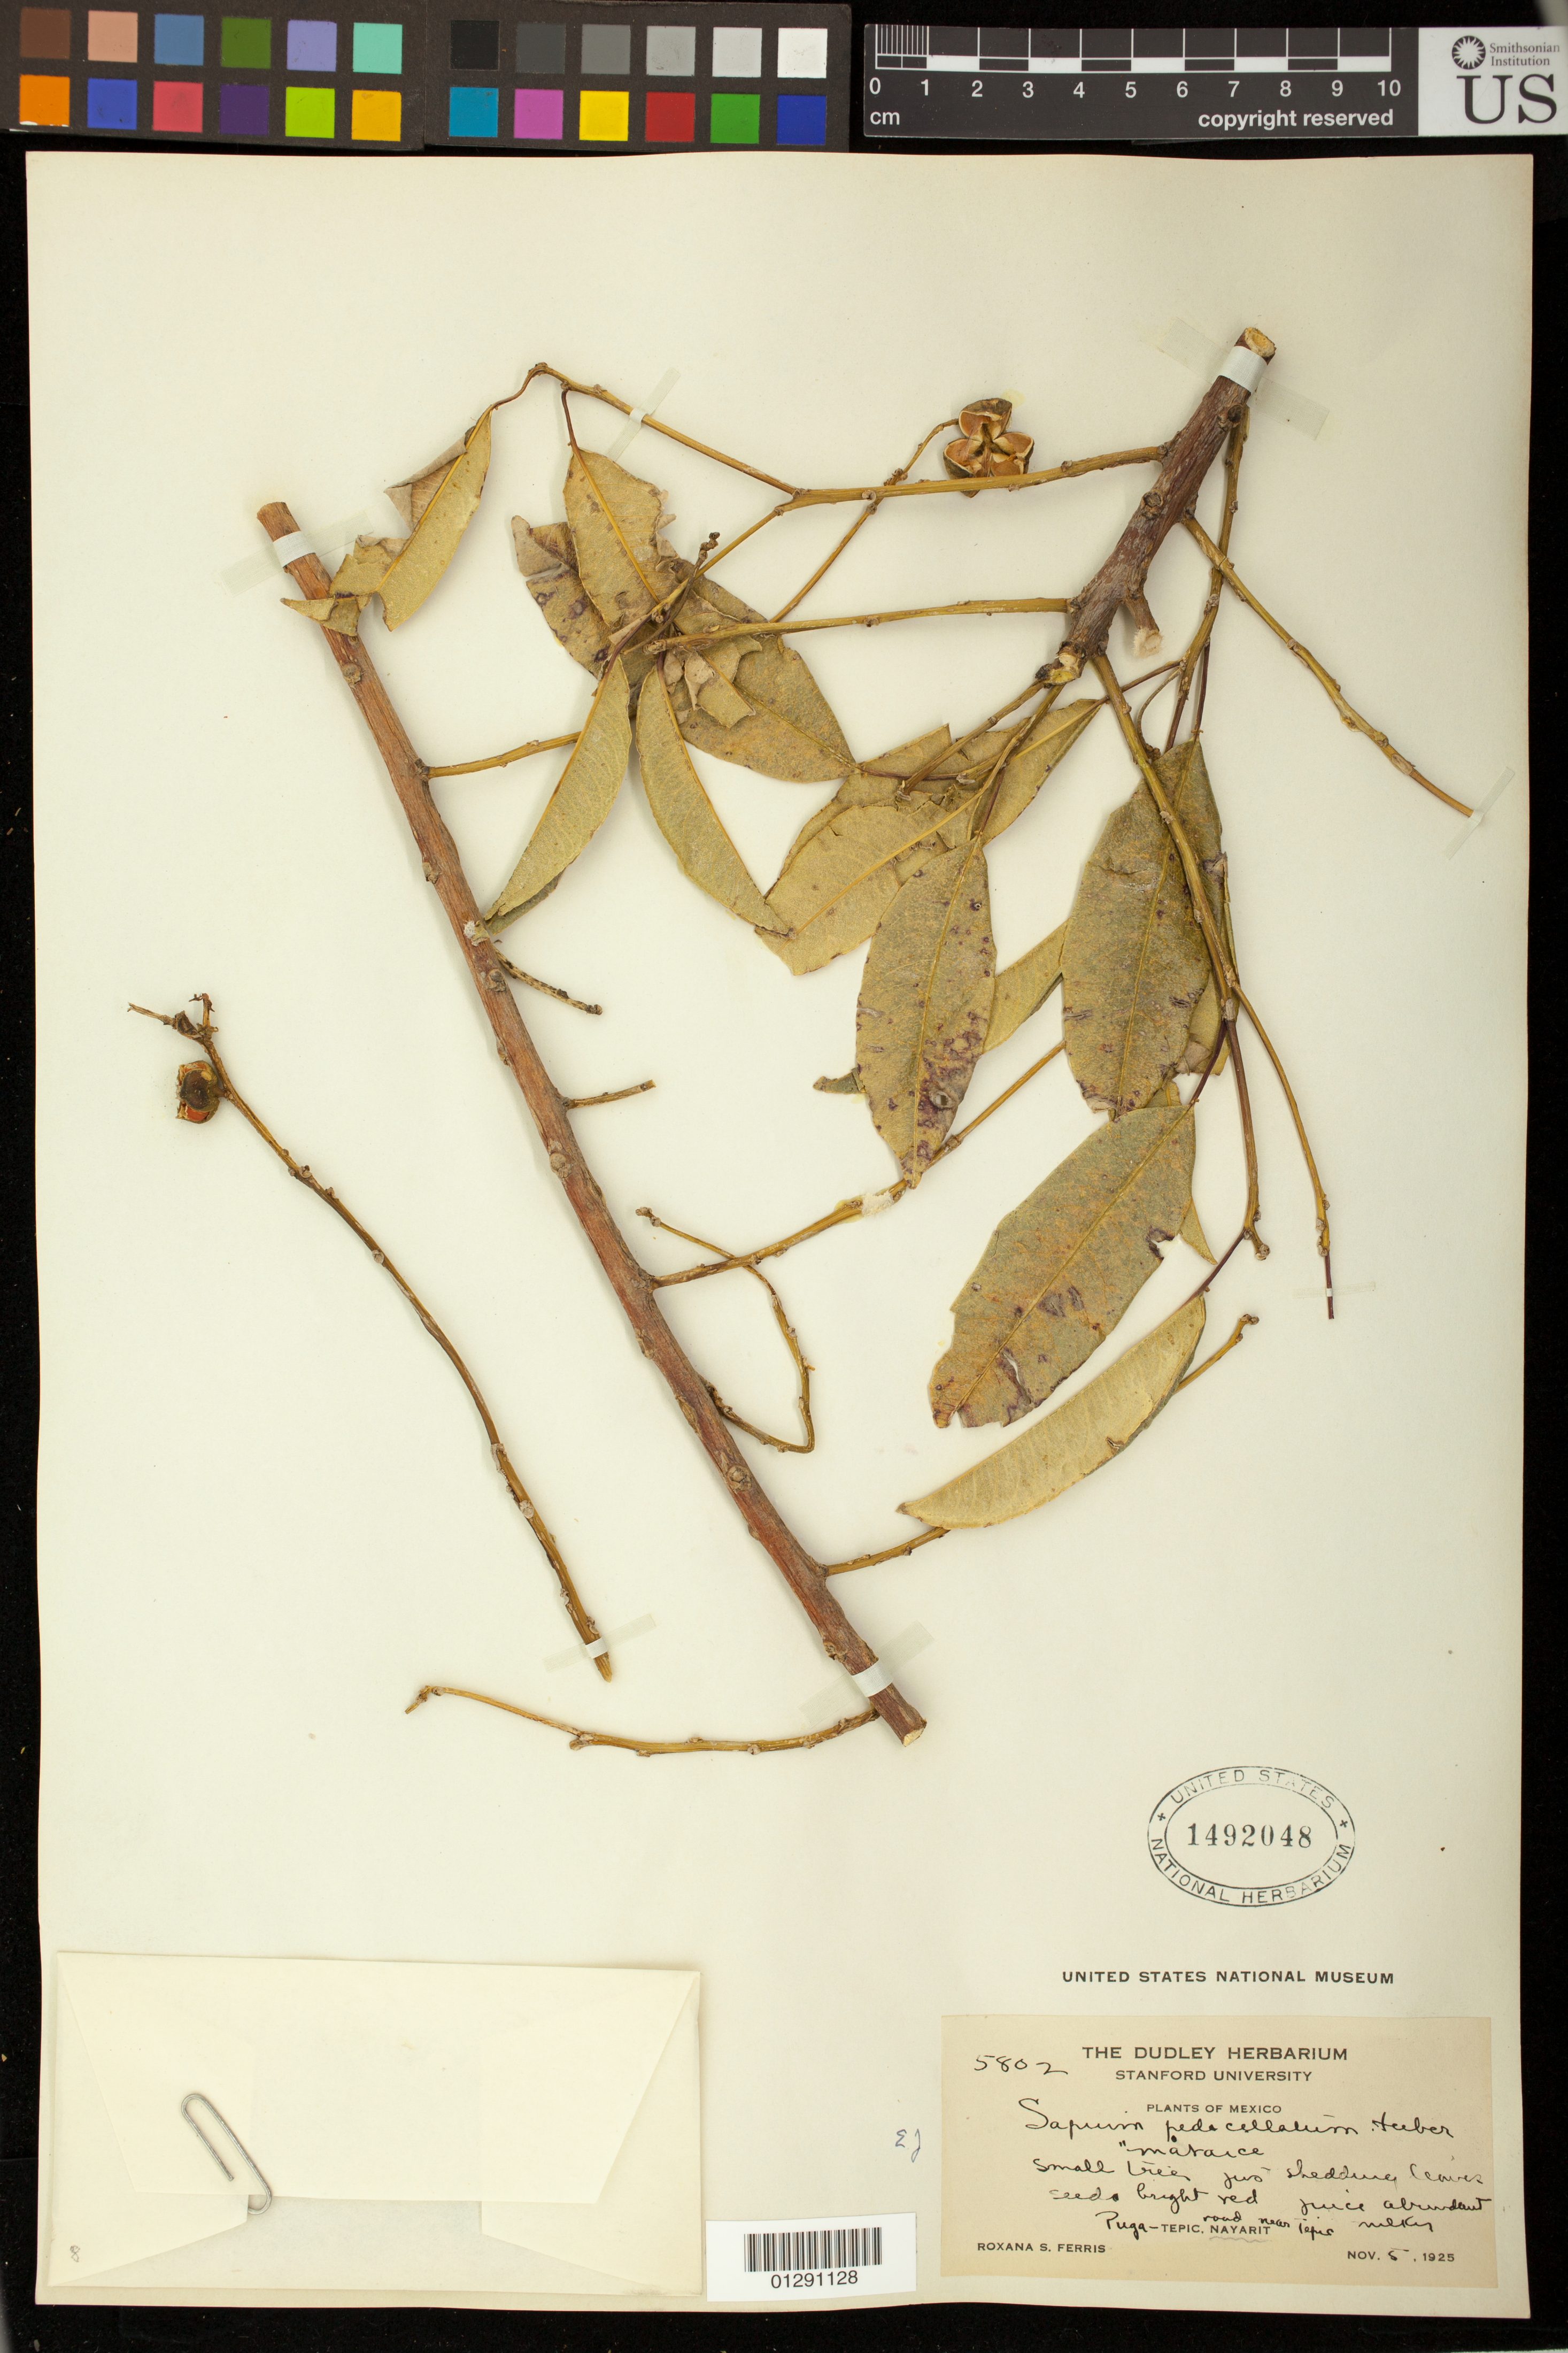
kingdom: Plantae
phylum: Tracheophyta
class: Magnoliopsida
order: Malpighiales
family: Euphorbiaceae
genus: Sapium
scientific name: Sapium pedicellatum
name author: Huber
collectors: R. S. Ferris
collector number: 5802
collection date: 1925-11-05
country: Mexico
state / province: Nayarit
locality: Puga - Tepic, Nayarit.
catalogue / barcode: US 1492048